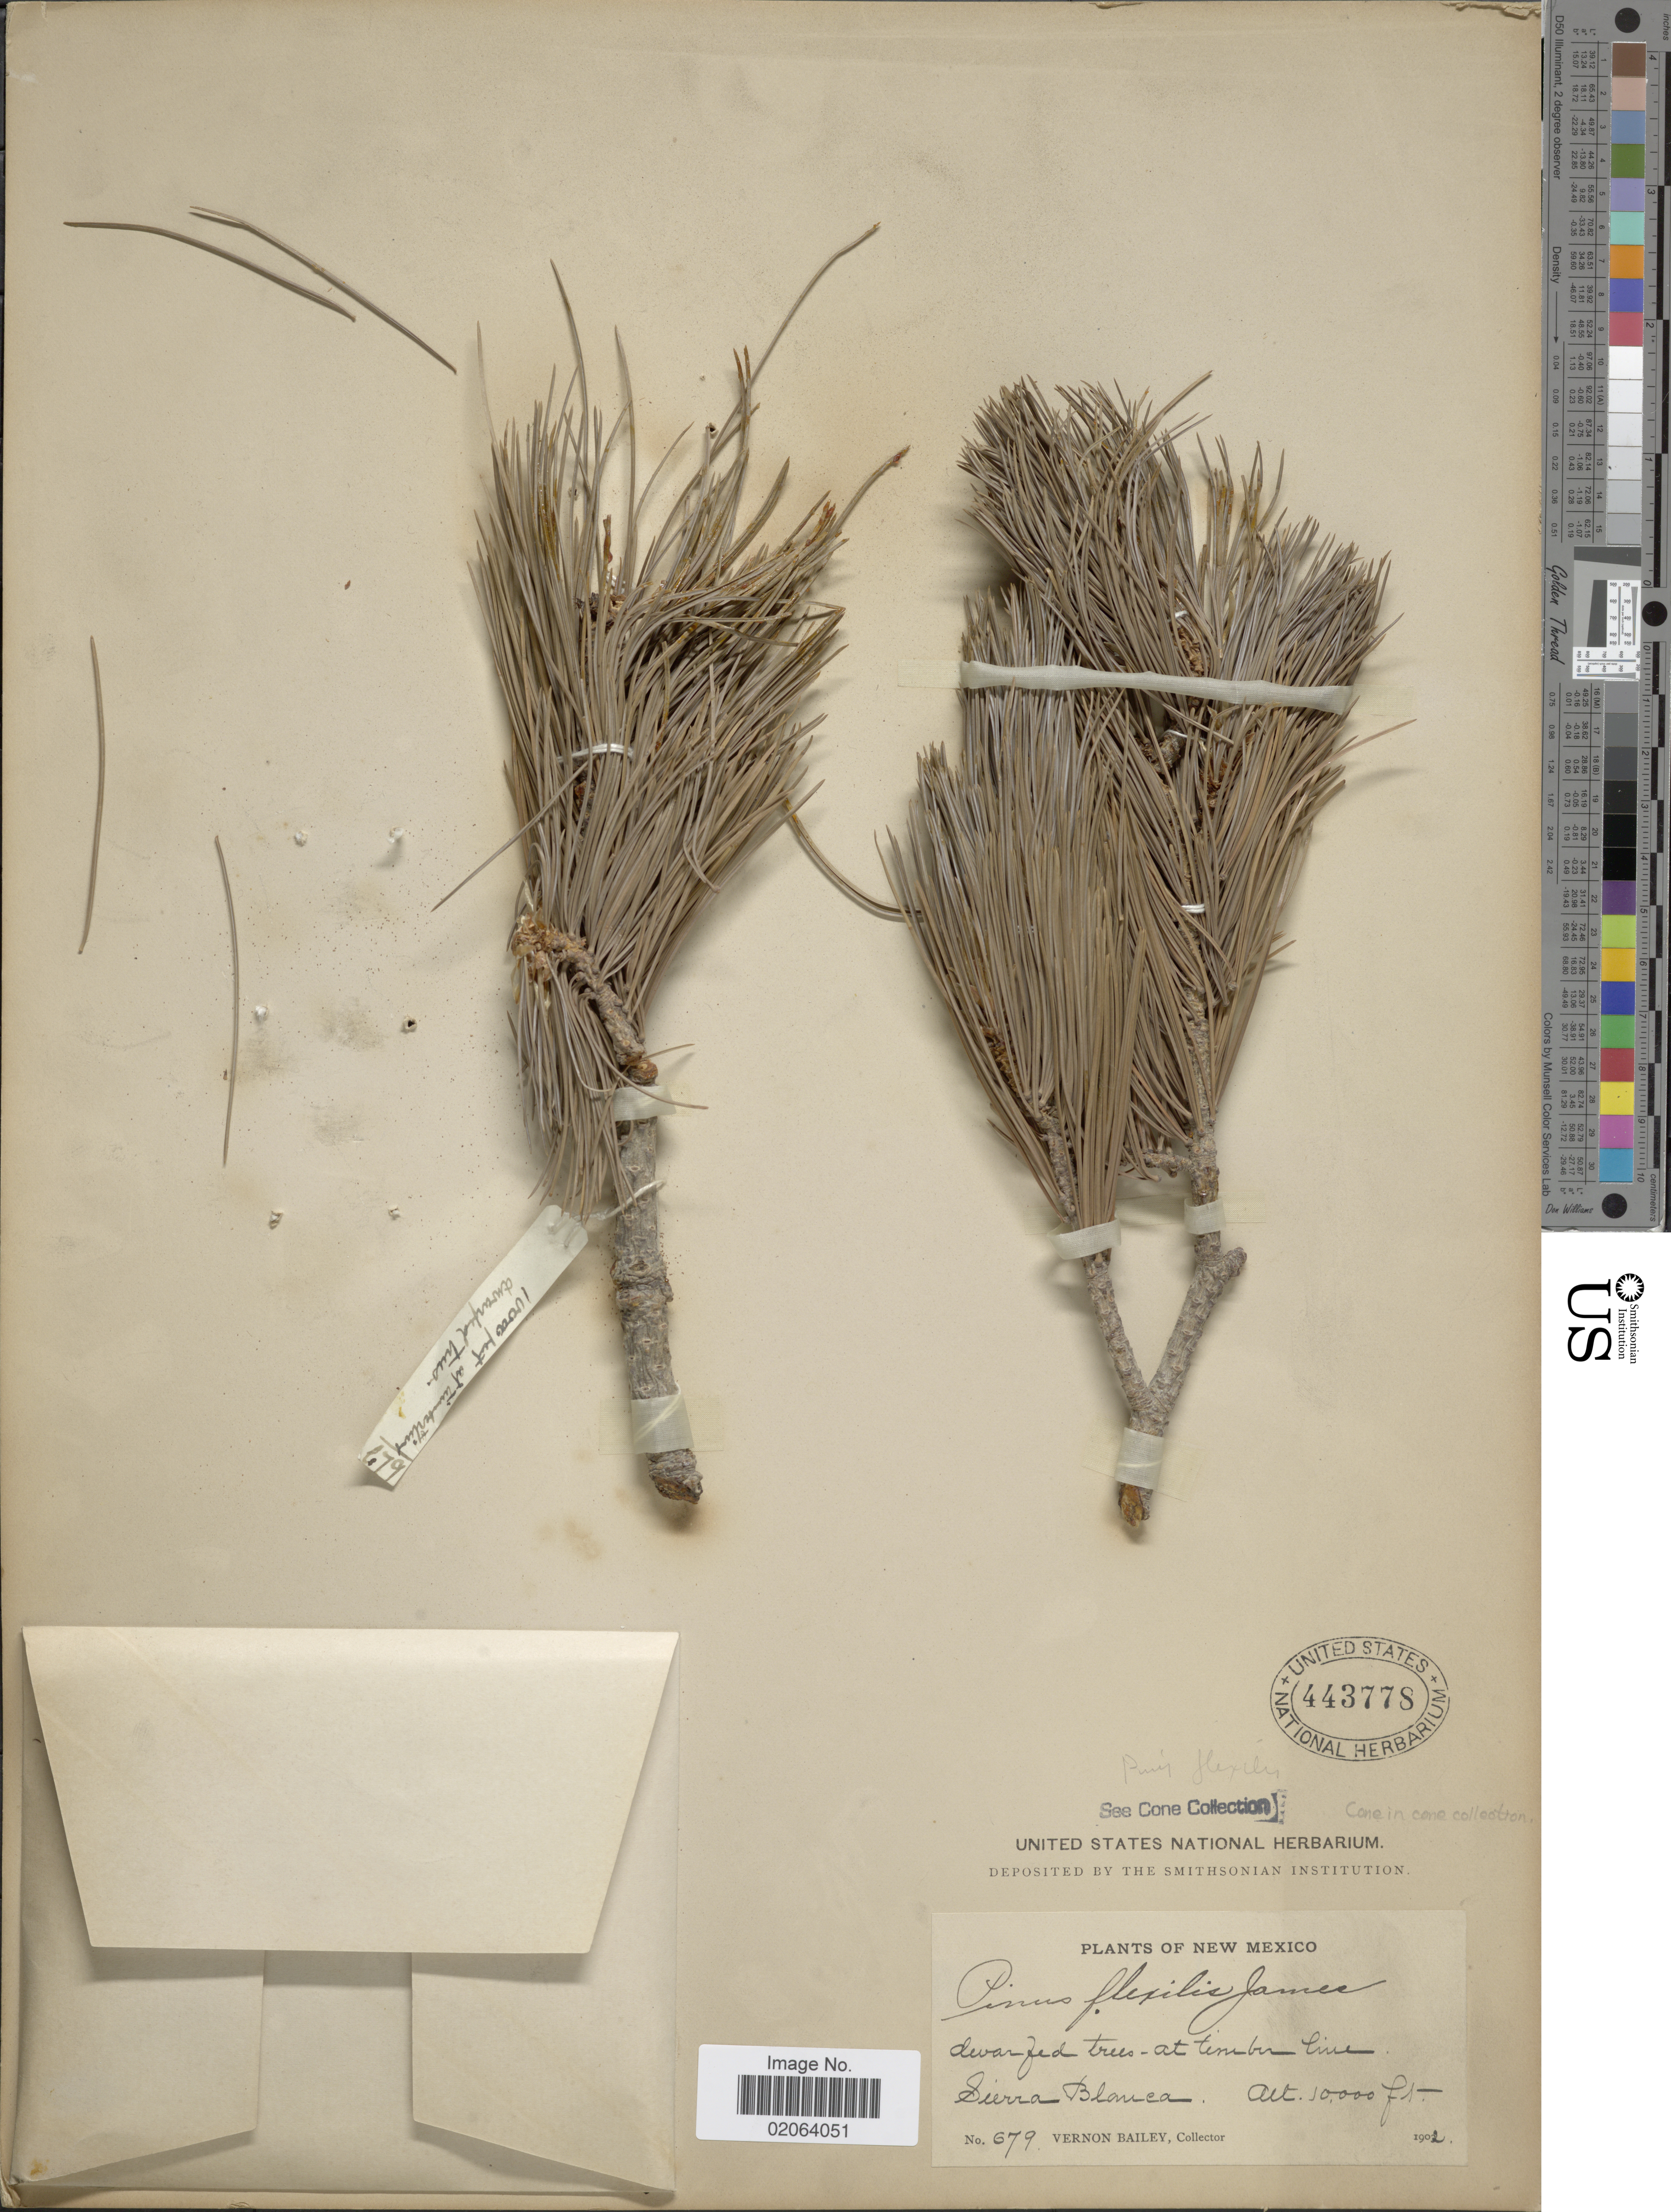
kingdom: Plantae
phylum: Tracheophyta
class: Pinopsida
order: Pinales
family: Pinaceae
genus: Pinus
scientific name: Pinus flexilis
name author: E. James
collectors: V. O. Bailey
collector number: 679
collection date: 1902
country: United States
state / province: New Mexico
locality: Sierra Blanca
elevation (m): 3048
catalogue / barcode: US 443778